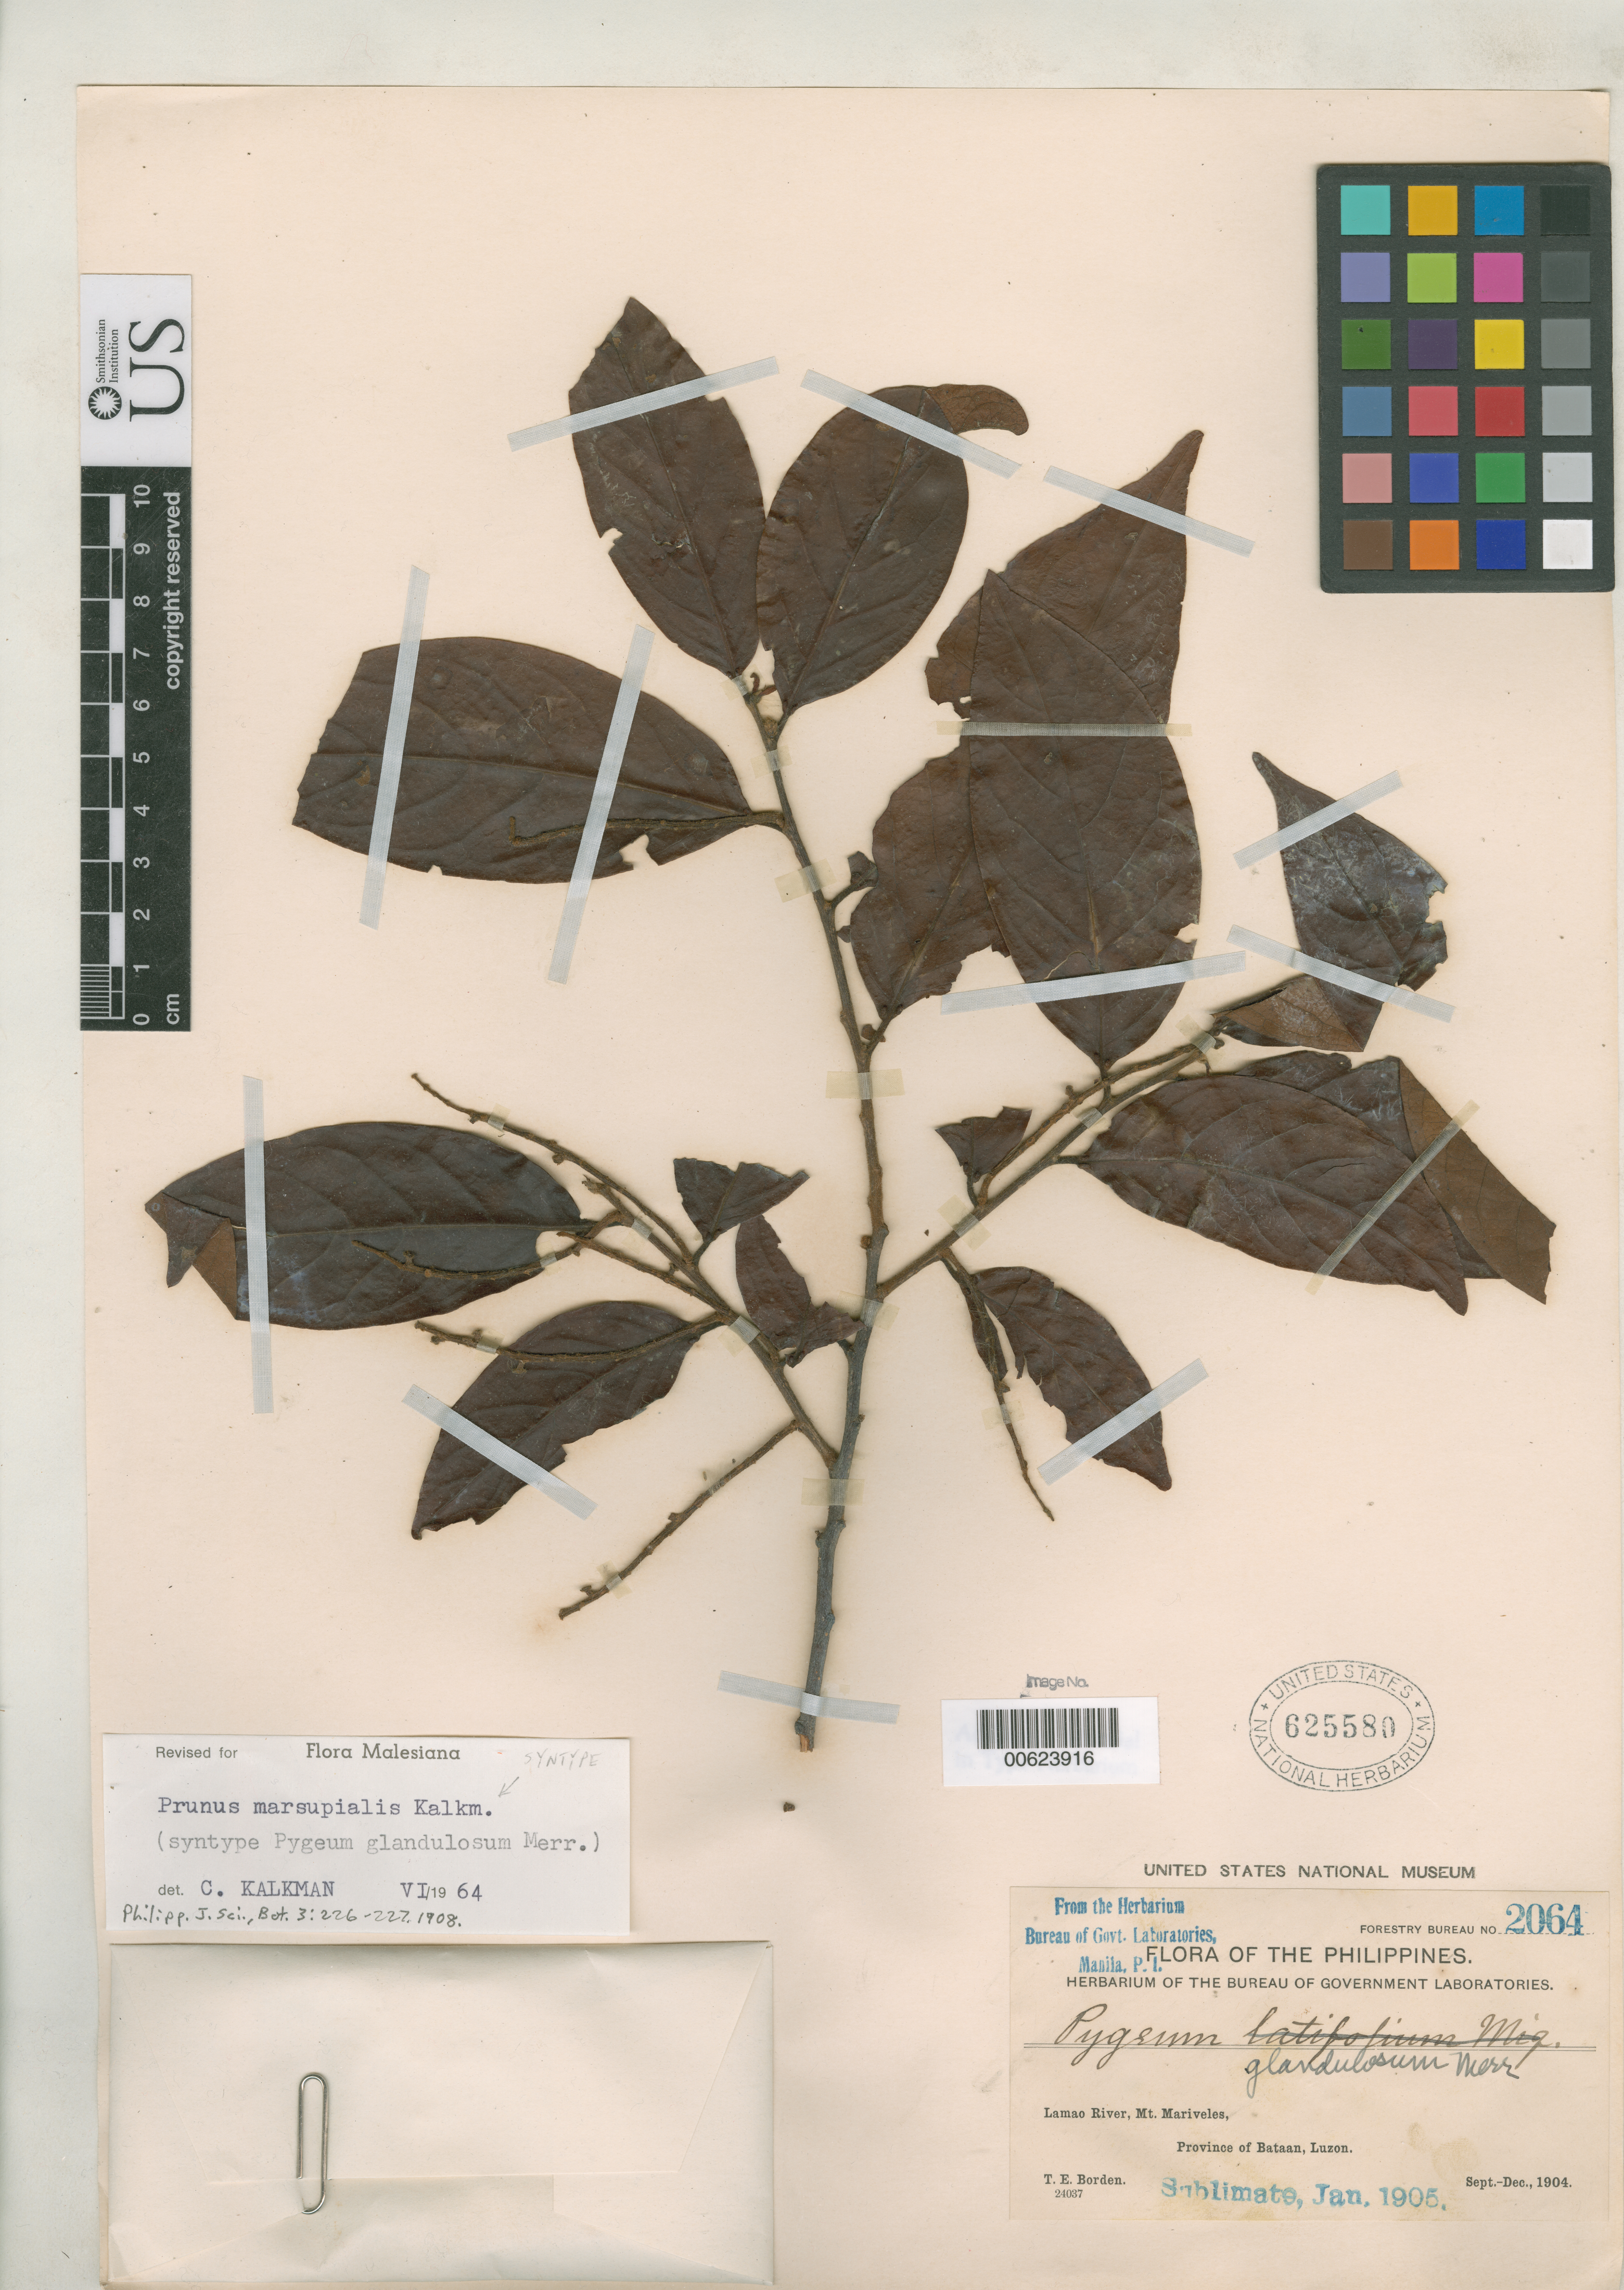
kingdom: Plantae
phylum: Tracheophyta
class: Magnoliopsida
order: Rosales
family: Rosaceae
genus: Pygeum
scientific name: Pygeum glandulosum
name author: Merr.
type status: Syntype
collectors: T. E. Borden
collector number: For. Bur. 2064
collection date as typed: Jan 1905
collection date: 1905-01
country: Philippines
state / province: Central Luzon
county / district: Bataan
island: Luzon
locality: Lamao River, Mt. Mariveles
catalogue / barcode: US 625580